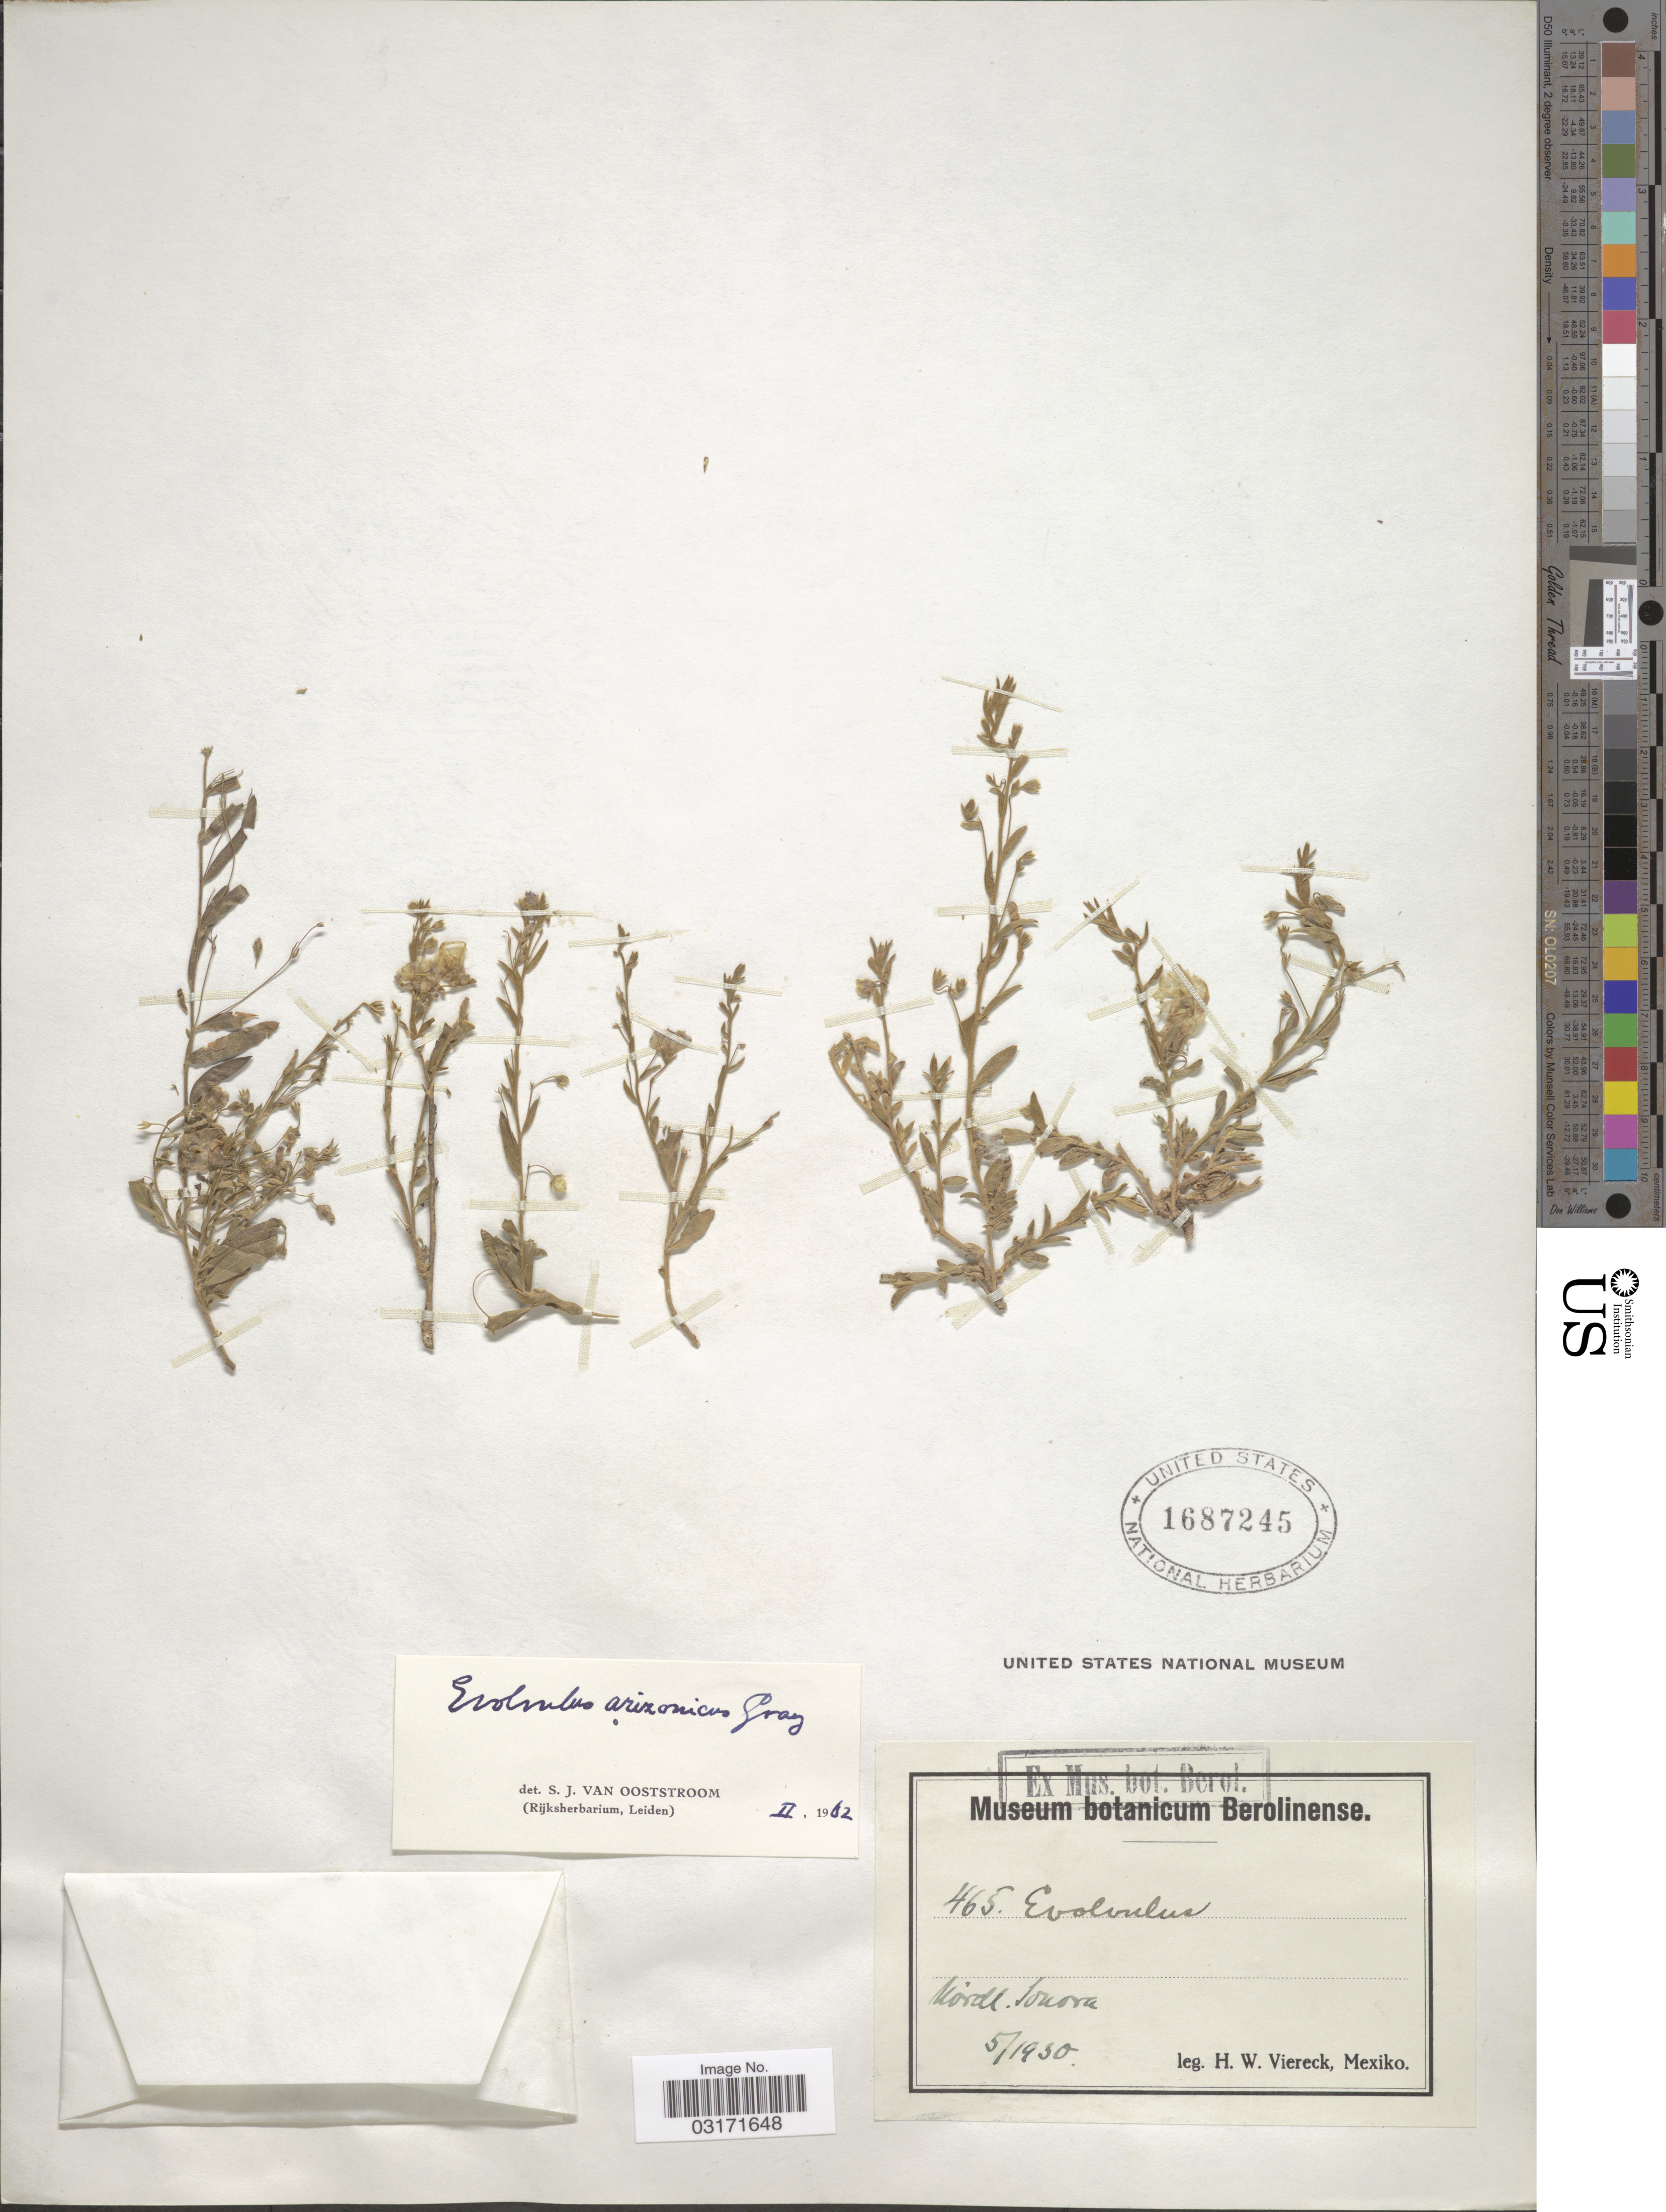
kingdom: Plantae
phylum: Tracheophyta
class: Magnoliopsida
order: Solanales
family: Convolvulaceae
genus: Evolvulus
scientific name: Evolvulus arizonicus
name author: A. Gray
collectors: H. W. Viereck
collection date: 1950-05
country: Mexico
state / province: Sonora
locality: Nördl. Sonora.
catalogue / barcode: US 1687245